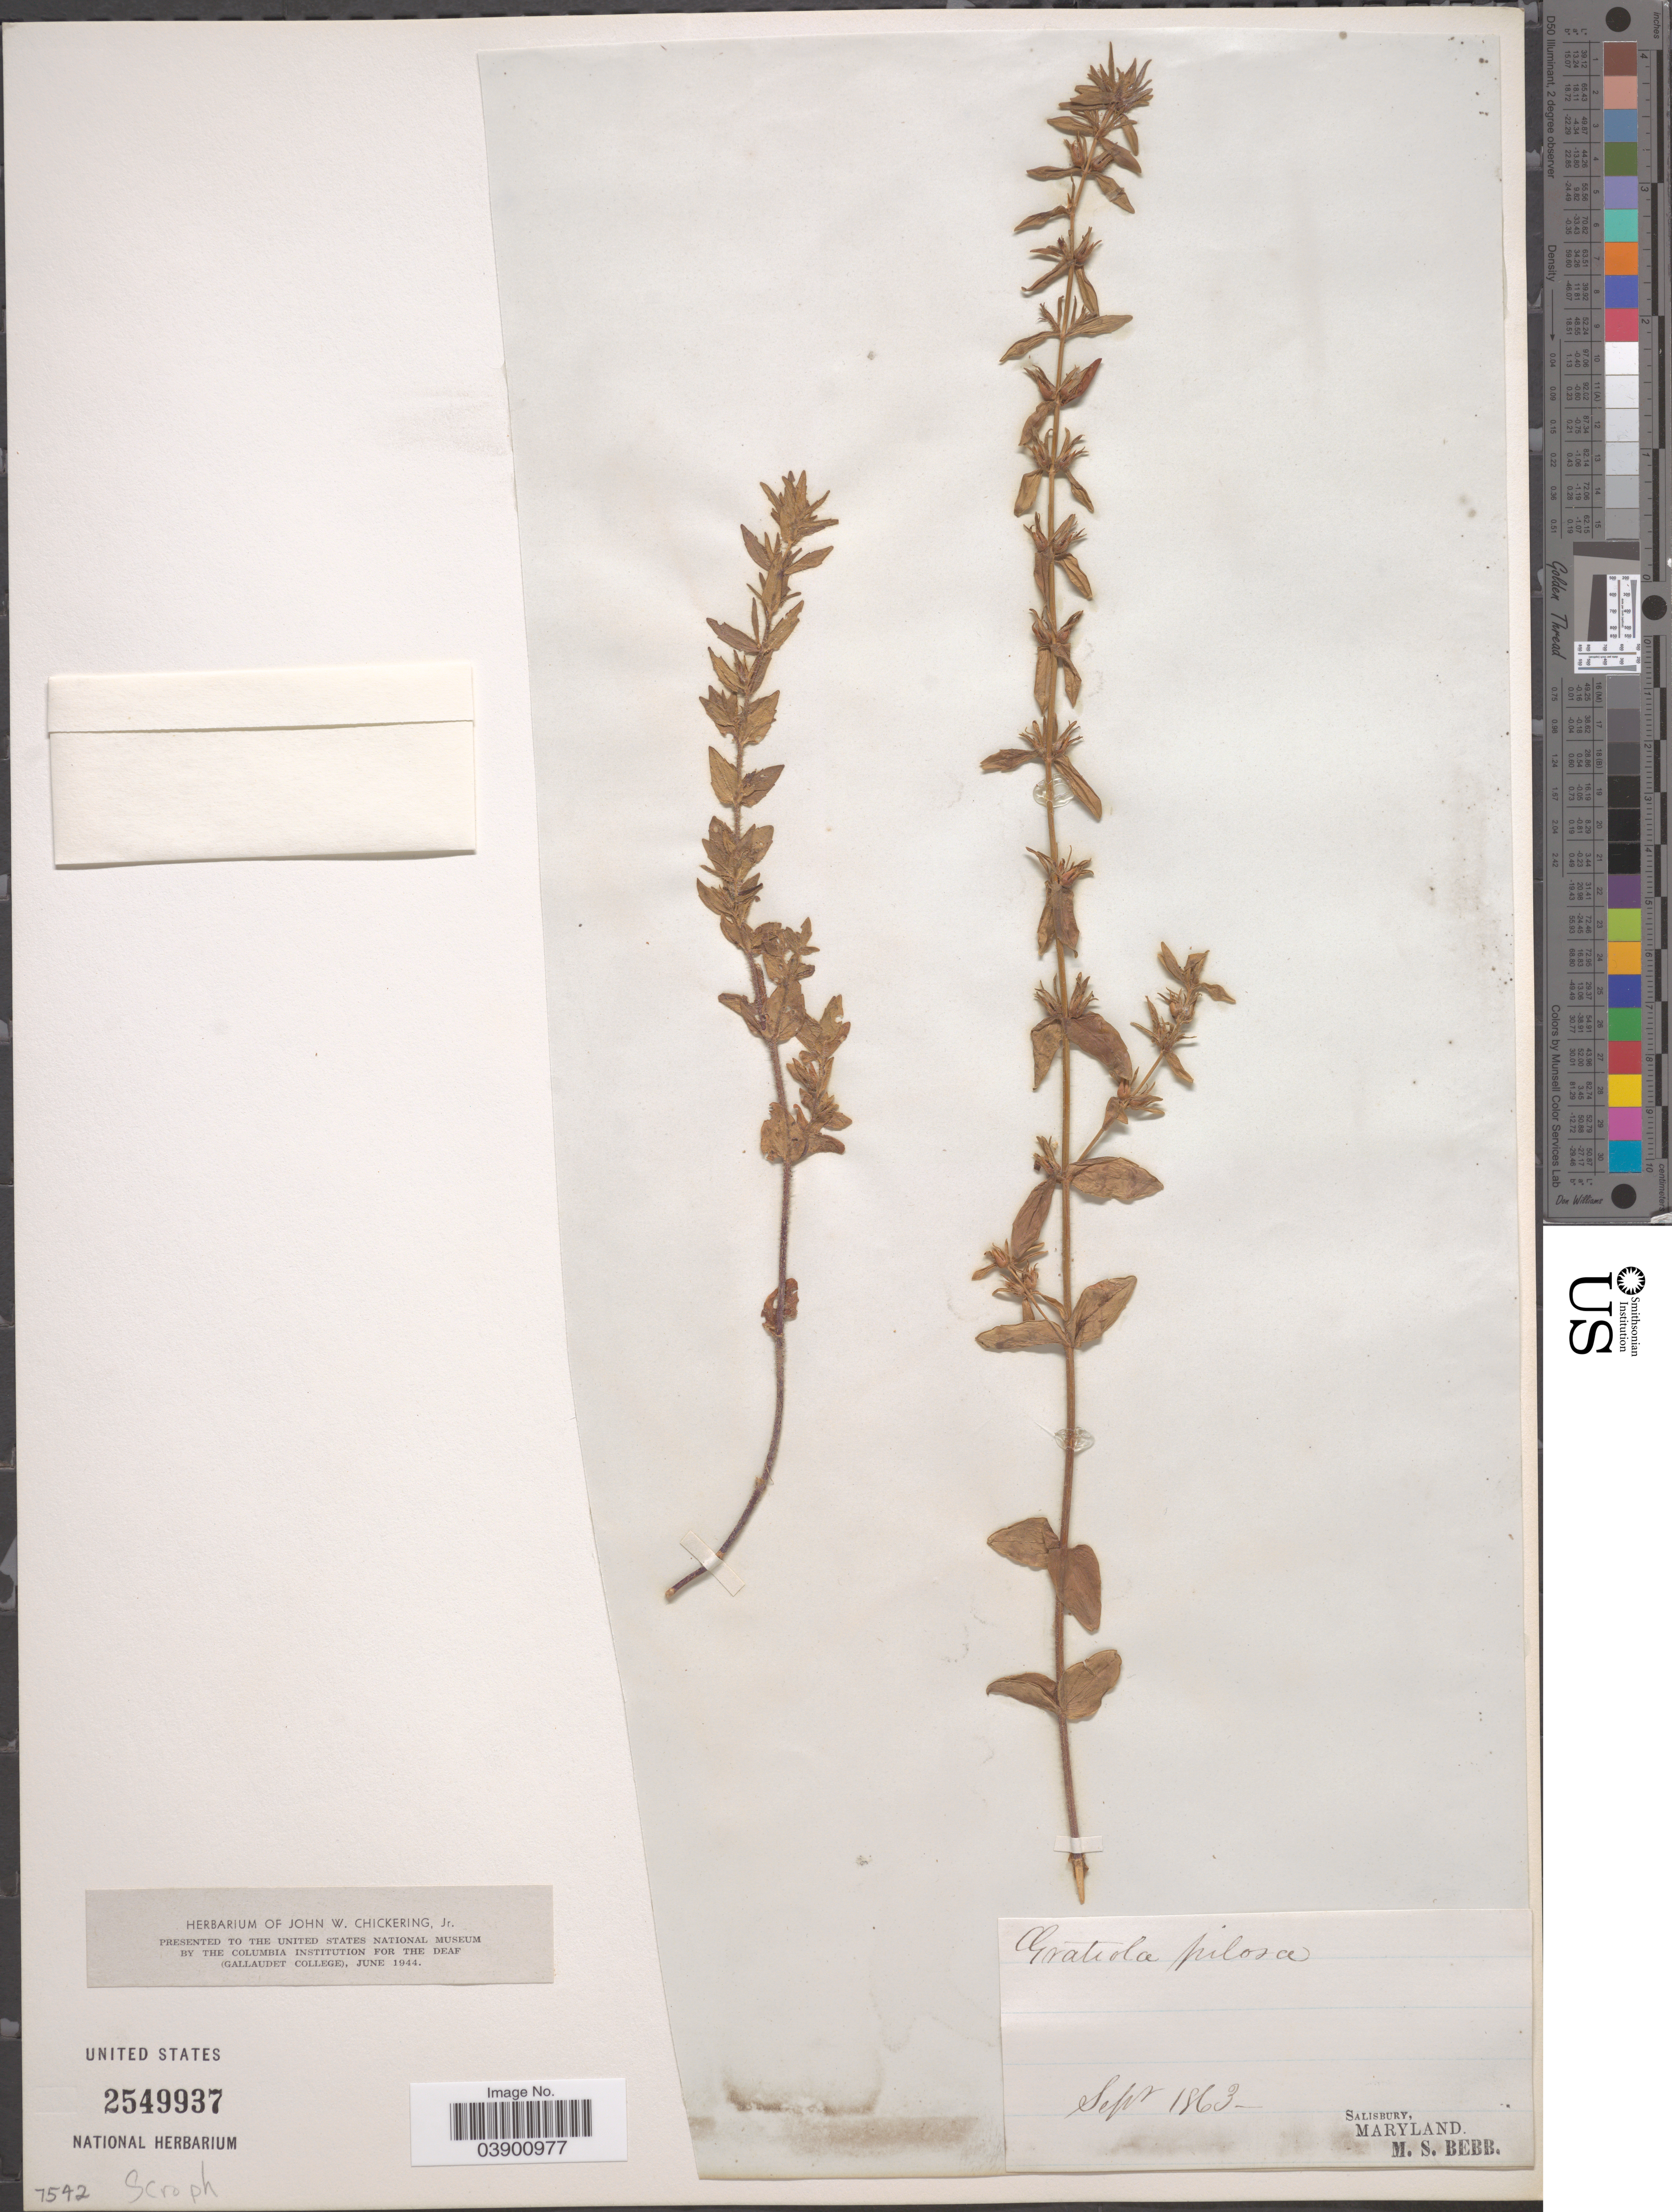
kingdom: Plantae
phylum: Tracheophyta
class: Magnoliopsida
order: Lamiales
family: Plantaginaceae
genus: Gratiola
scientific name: Gratiola pilosa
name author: Michx.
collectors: M. Bebb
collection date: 1863-09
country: United States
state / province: Maryland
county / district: Wicomico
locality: Salisbury.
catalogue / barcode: US 2549937